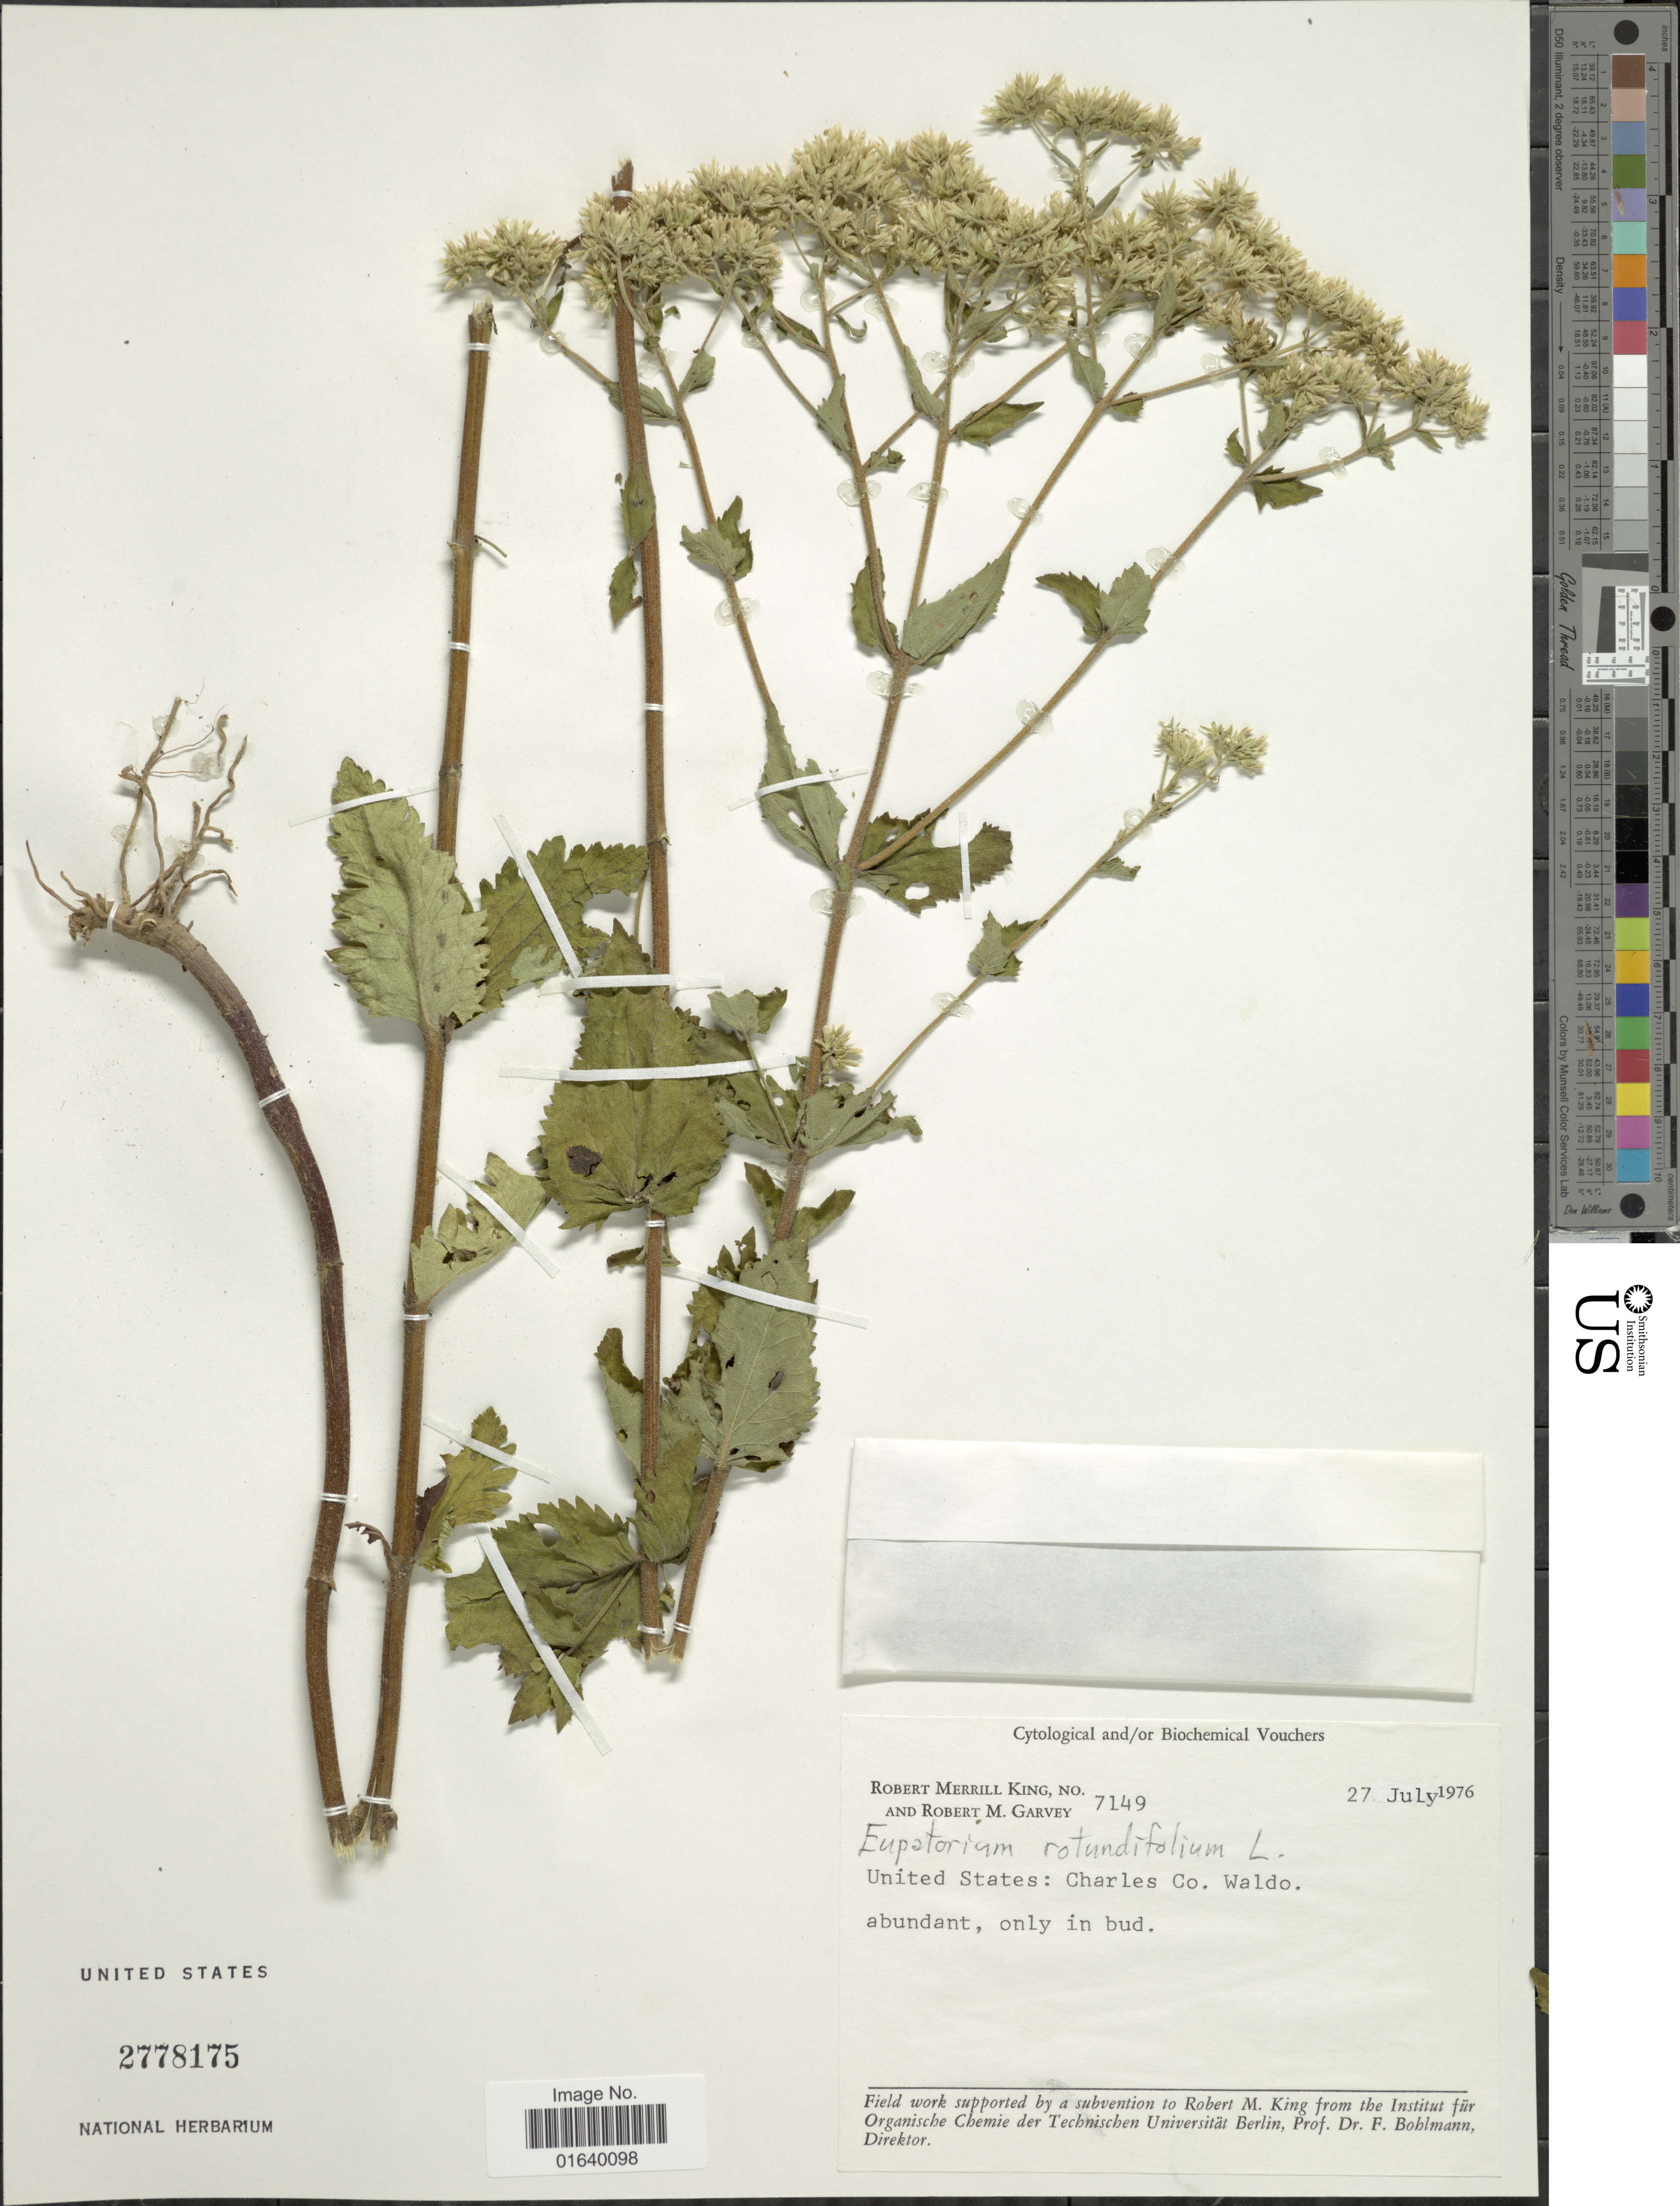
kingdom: Plantae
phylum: Tracheophyta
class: Magnoliopsida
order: Asterales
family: Asteraceae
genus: Eupatorium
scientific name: Eupatorium rotundifolium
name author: L.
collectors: R. M. King & R. Garvey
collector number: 7149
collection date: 1976-07-27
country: United States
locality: Charles Co. Waldo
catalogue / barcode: US 2778175